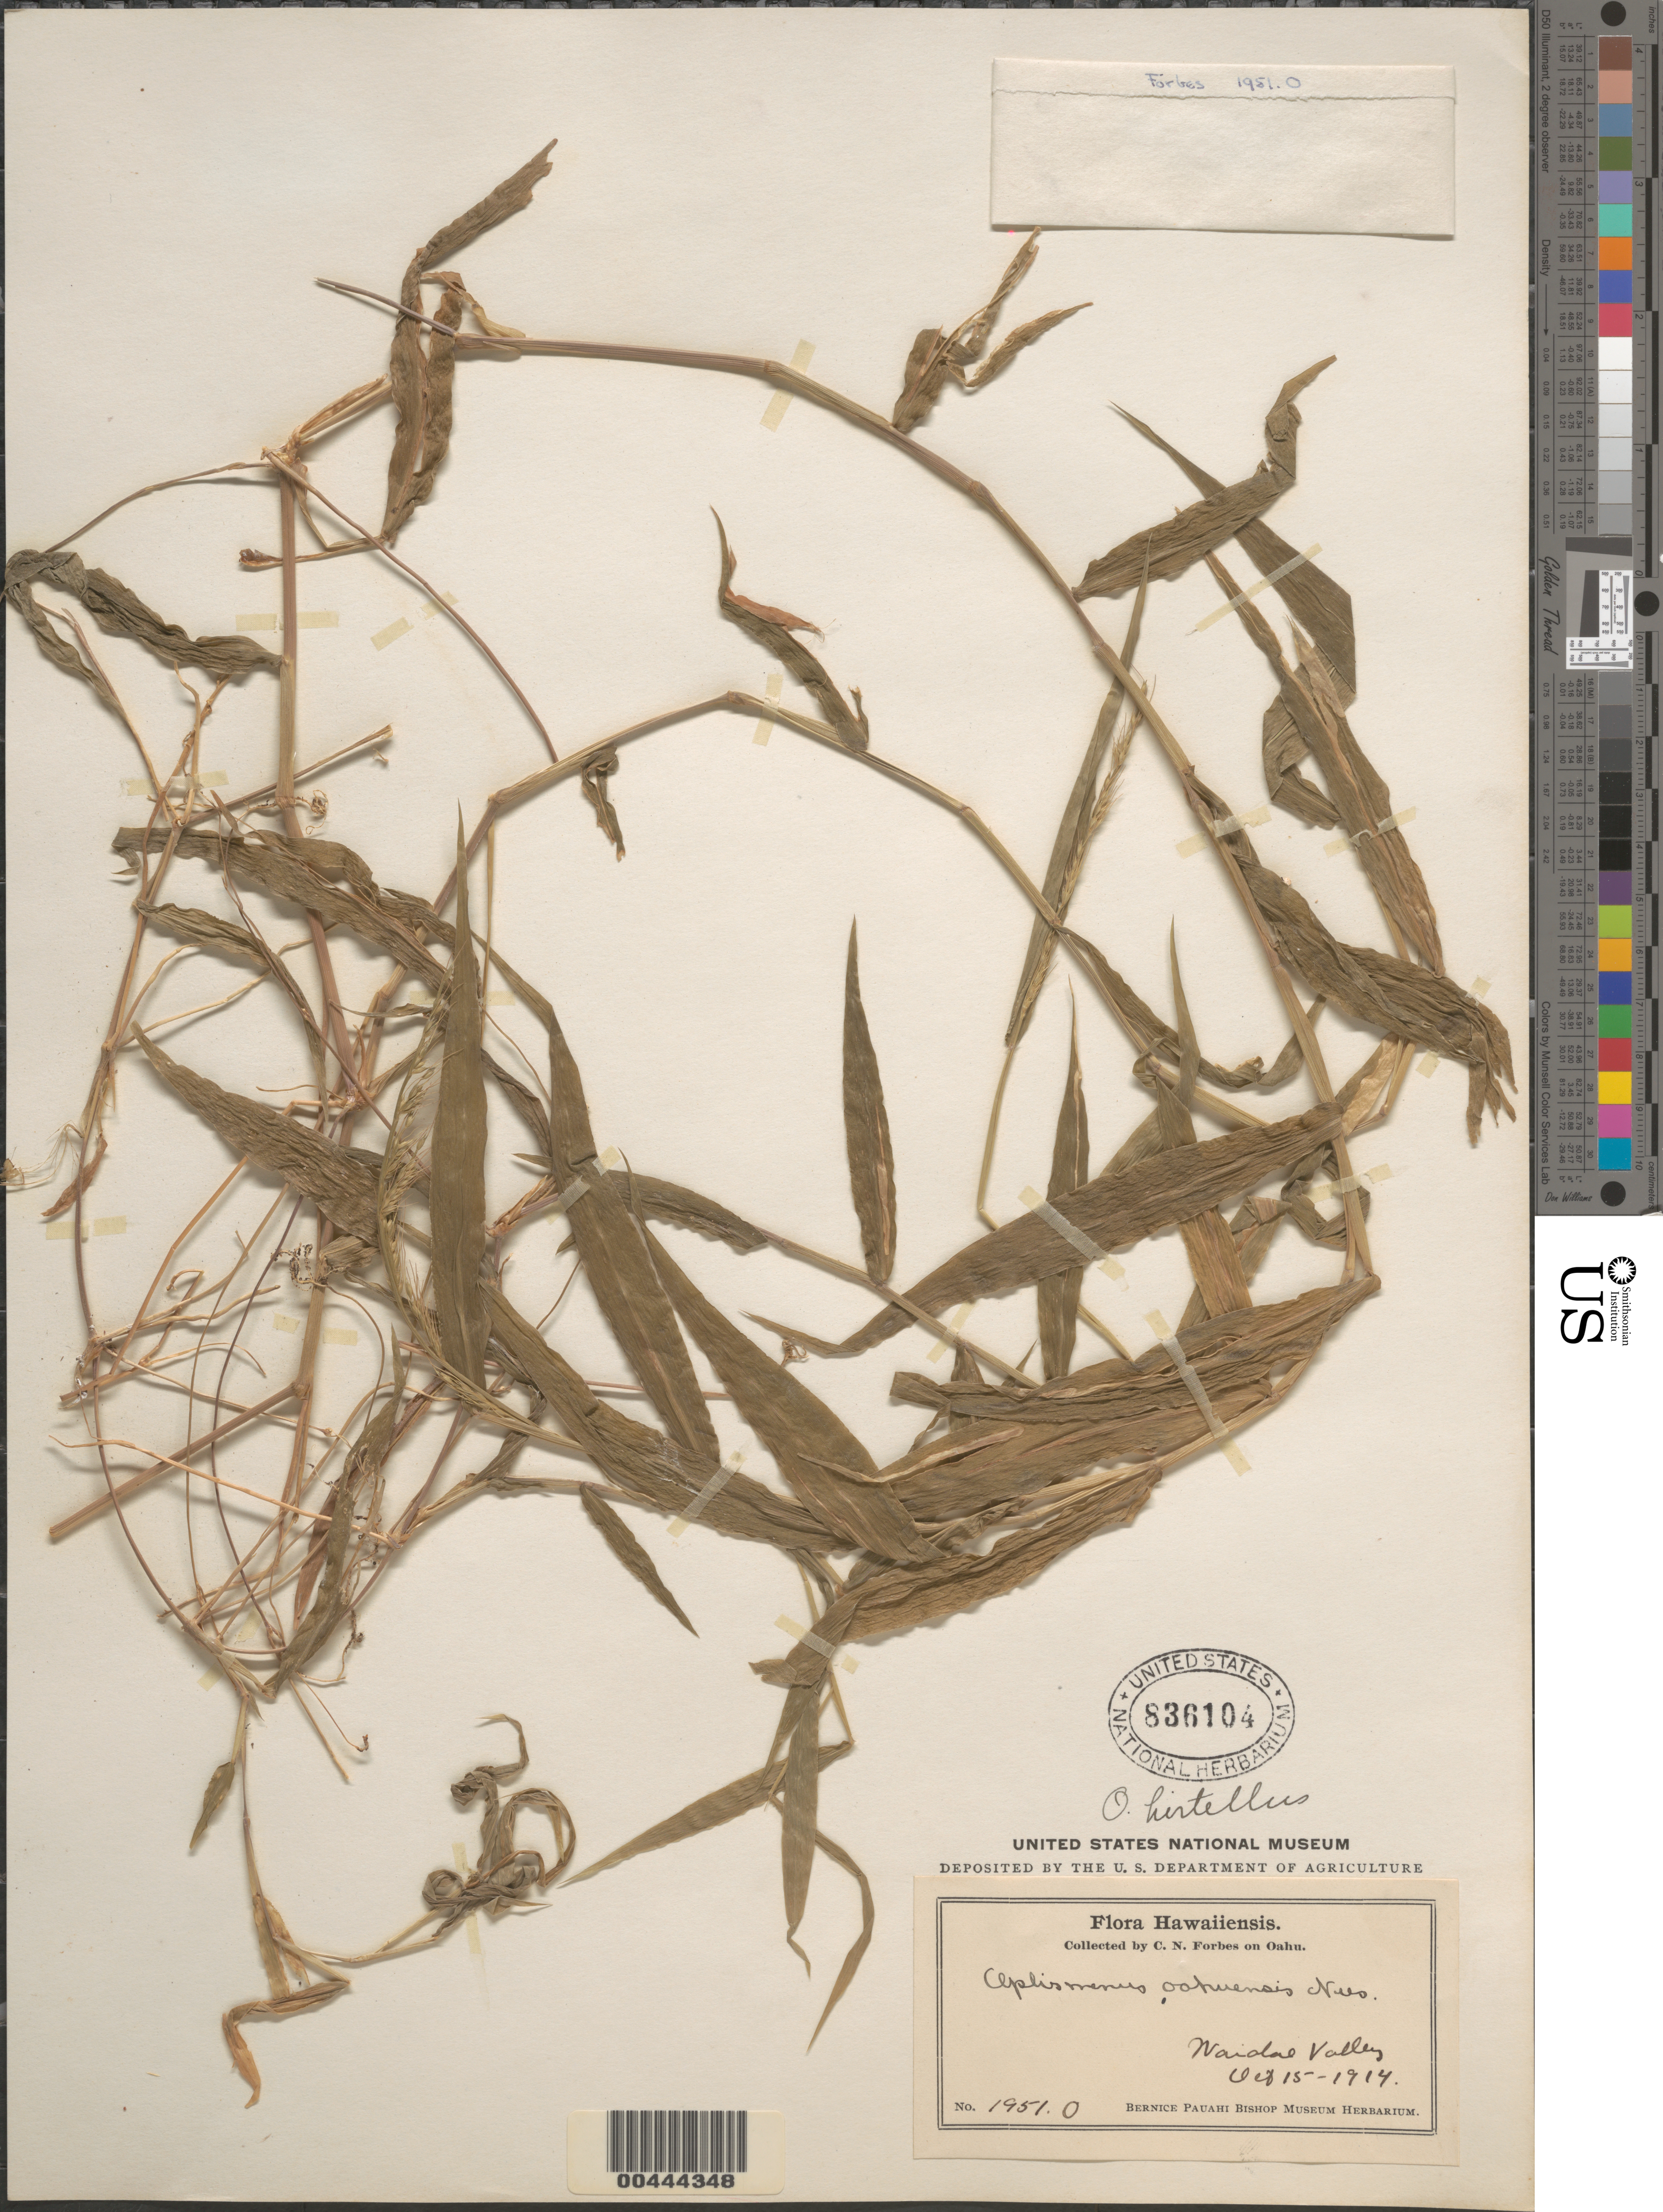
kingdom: Plantae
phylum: Tracheophyta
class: Liliopsida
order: Poales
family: Poaceae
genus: Oplismenus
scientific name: Oplismenus hirtellus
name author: (L.) P. Beauv.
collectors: C. N. Forbes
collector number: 1951.O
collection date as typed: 15 Oct 1914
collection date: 1914-10-15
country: United States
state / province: Hawaii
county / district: Honolulu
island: Oahu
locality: Waialae Valley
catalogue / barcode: US 836104